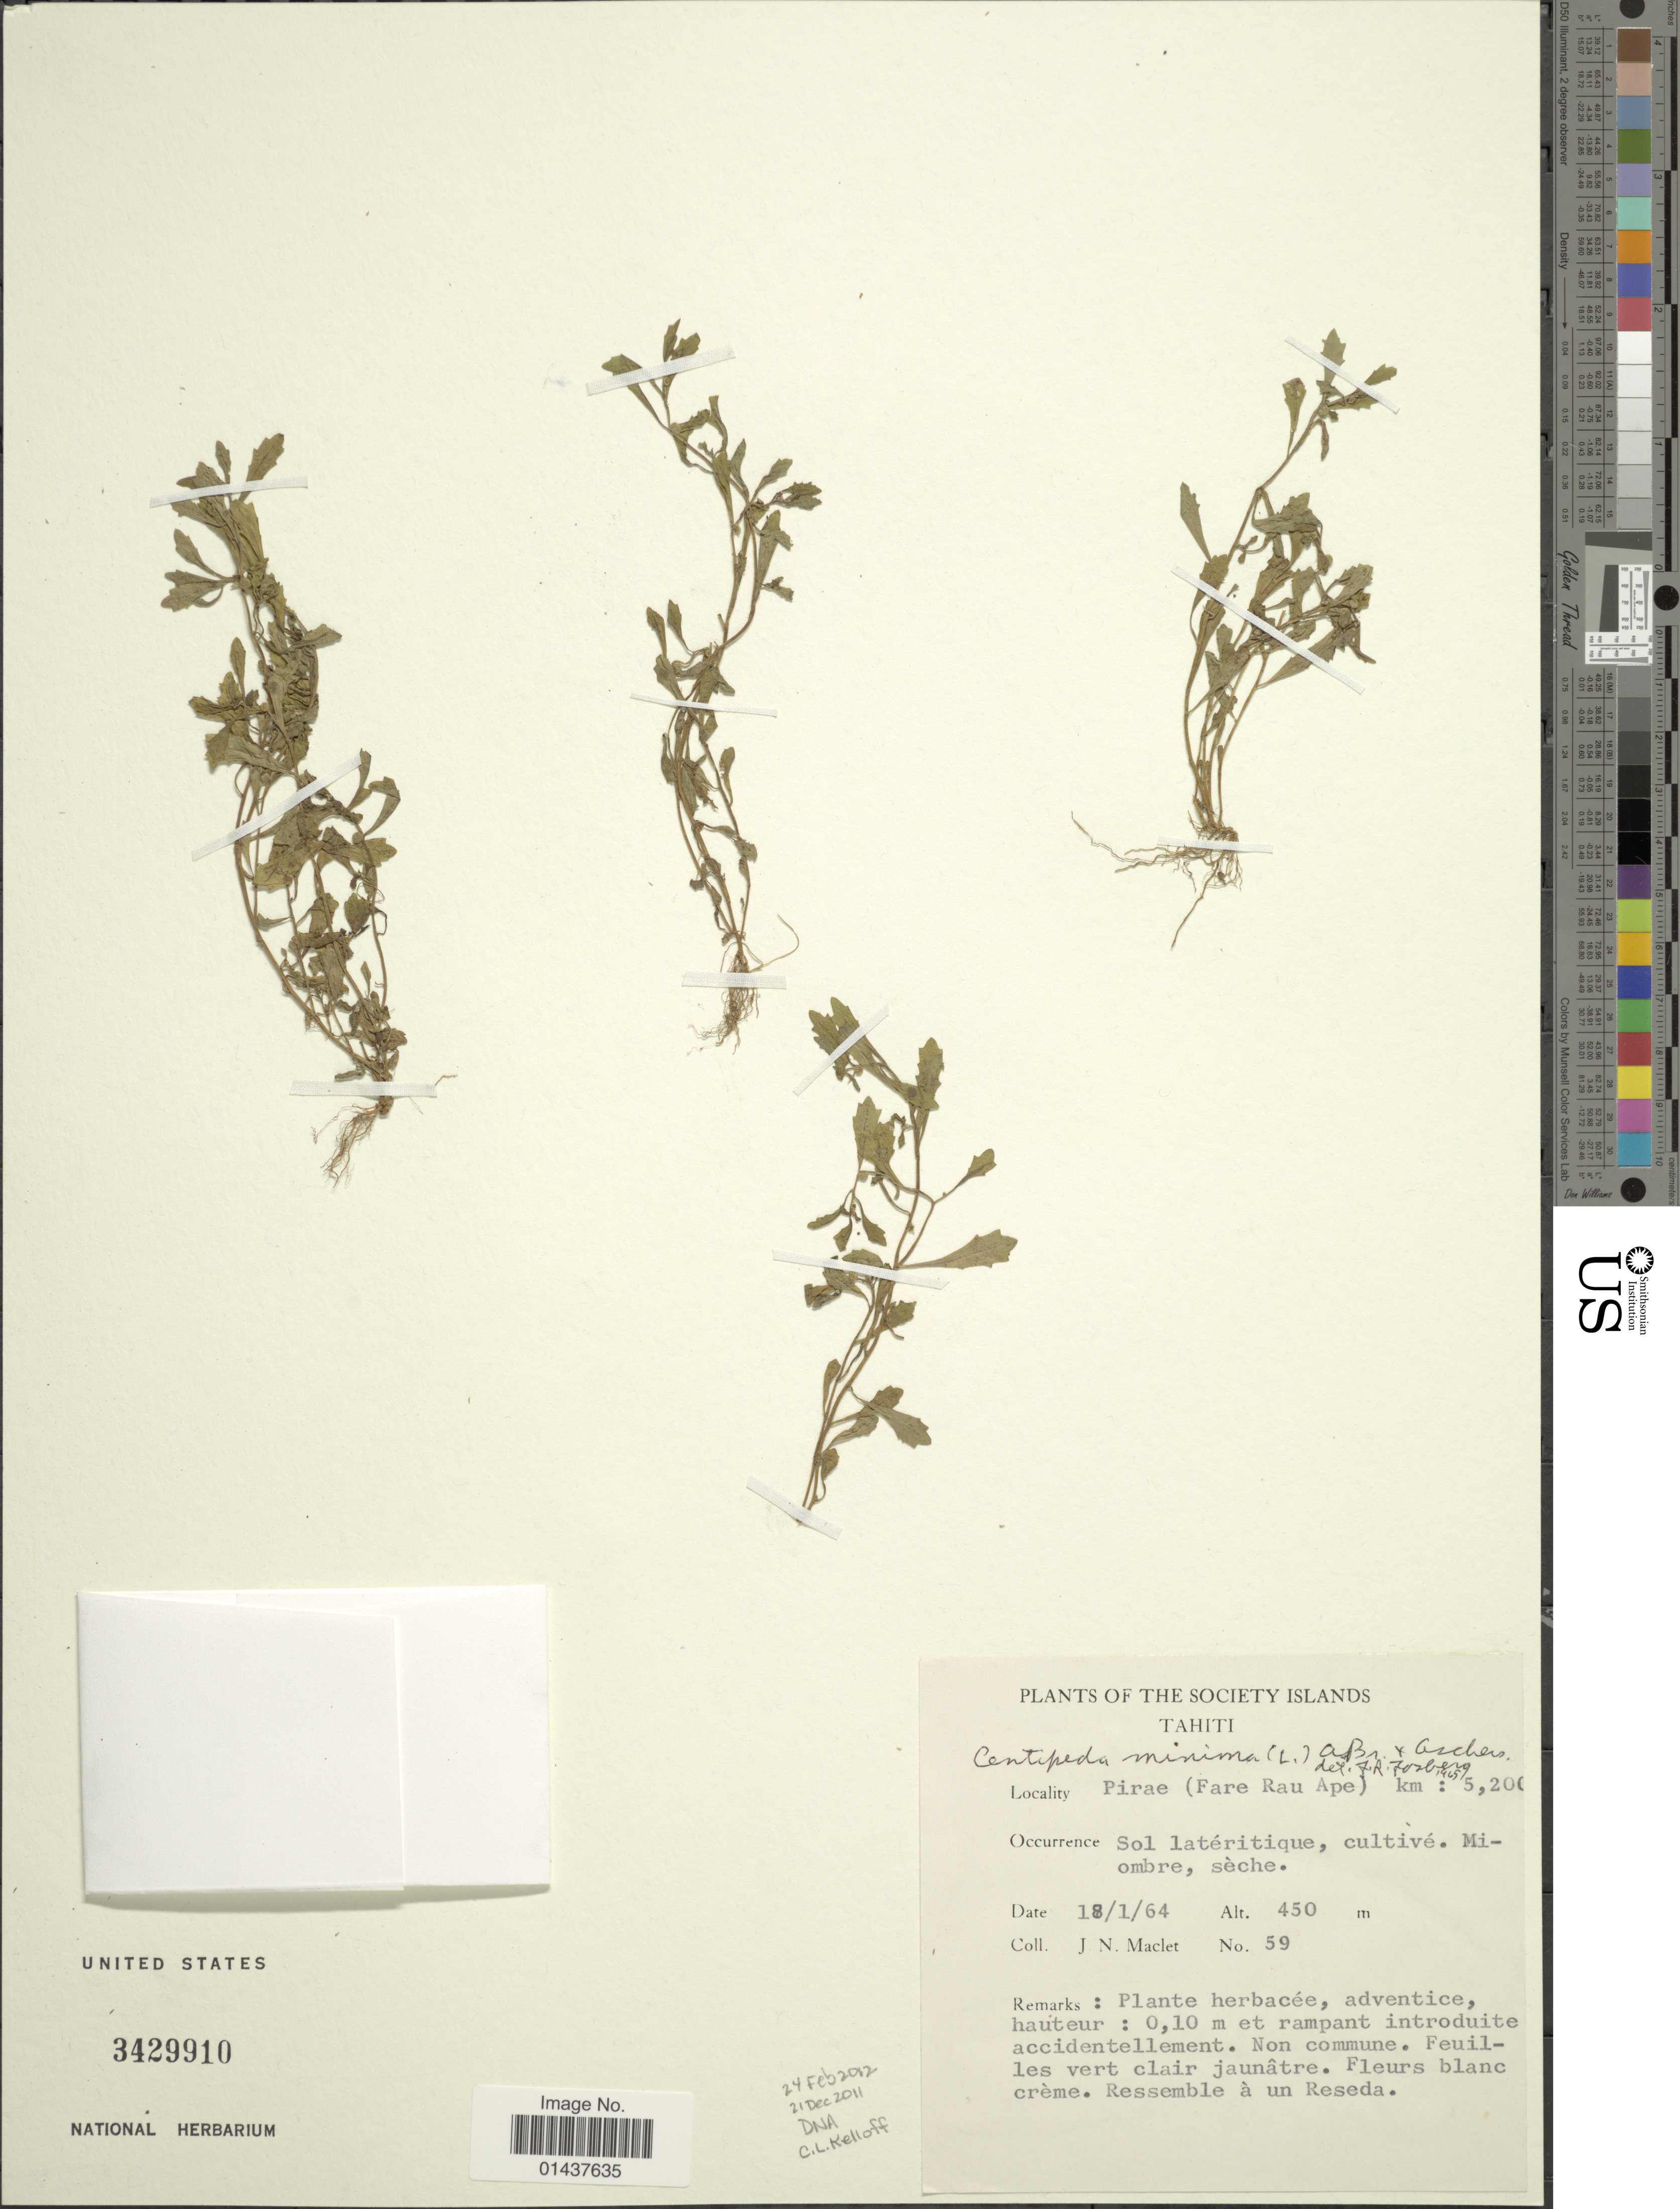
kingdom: Plantae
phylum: Tracheophyta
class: Magnoliopsida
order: Asterales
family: Asteraceae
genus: Centipeda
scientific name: Centipeda minima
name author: (L.) A. Braun & Asch.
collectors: J. Maclet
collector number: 59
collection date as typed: Transcribed d/m/y: 18/1/64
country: French Polynesia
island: Tahiti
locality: The Society Islands, Tahiti, Pirae (Fare Rau Ape) km: 5200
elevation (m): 450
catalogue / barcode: US 3429910